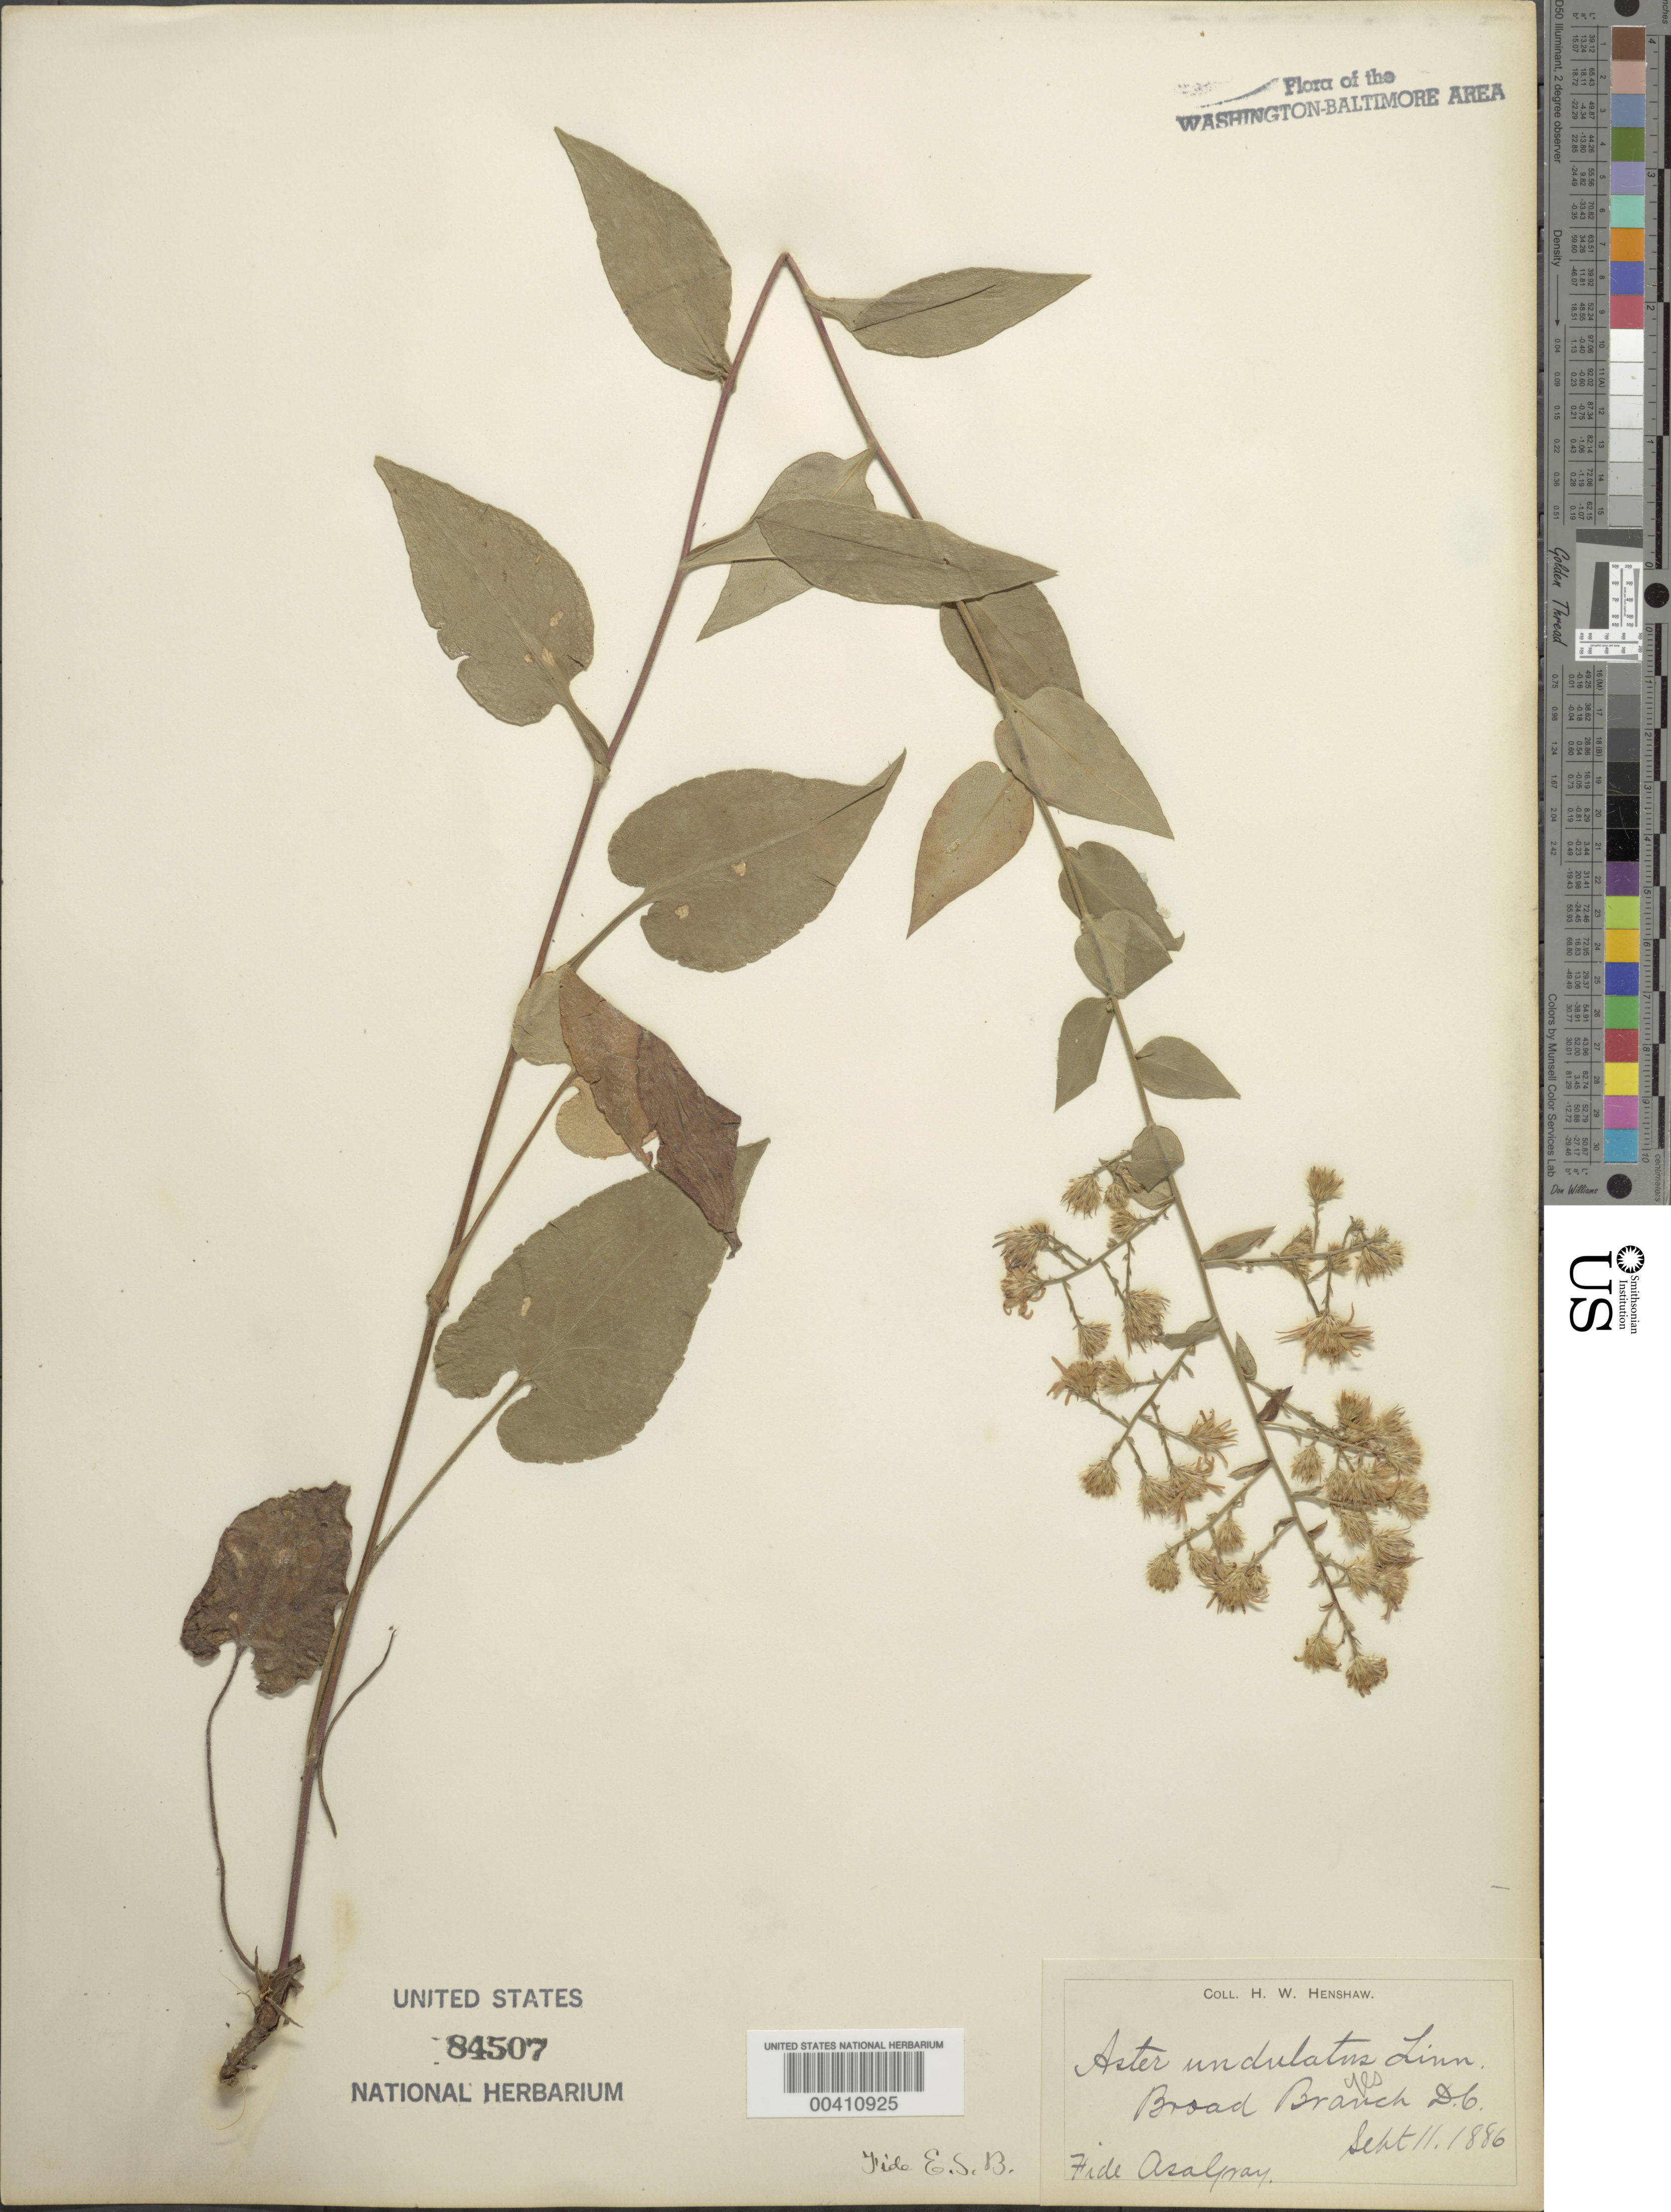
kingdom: Plantae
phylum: Tracheophyta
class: Magnoliopsida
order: Asterales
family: Asteraceae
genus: Symphyotrichum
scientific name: Symphyotrichum undulatum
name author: (L.) G.L. Nesom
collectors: H. Henshaw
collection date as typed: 11 Sep 1886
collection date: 1886-09-11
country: United States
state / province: District of Columbia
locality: Broad Branch Rock Creek Park & vicinity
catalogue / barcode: US 84507